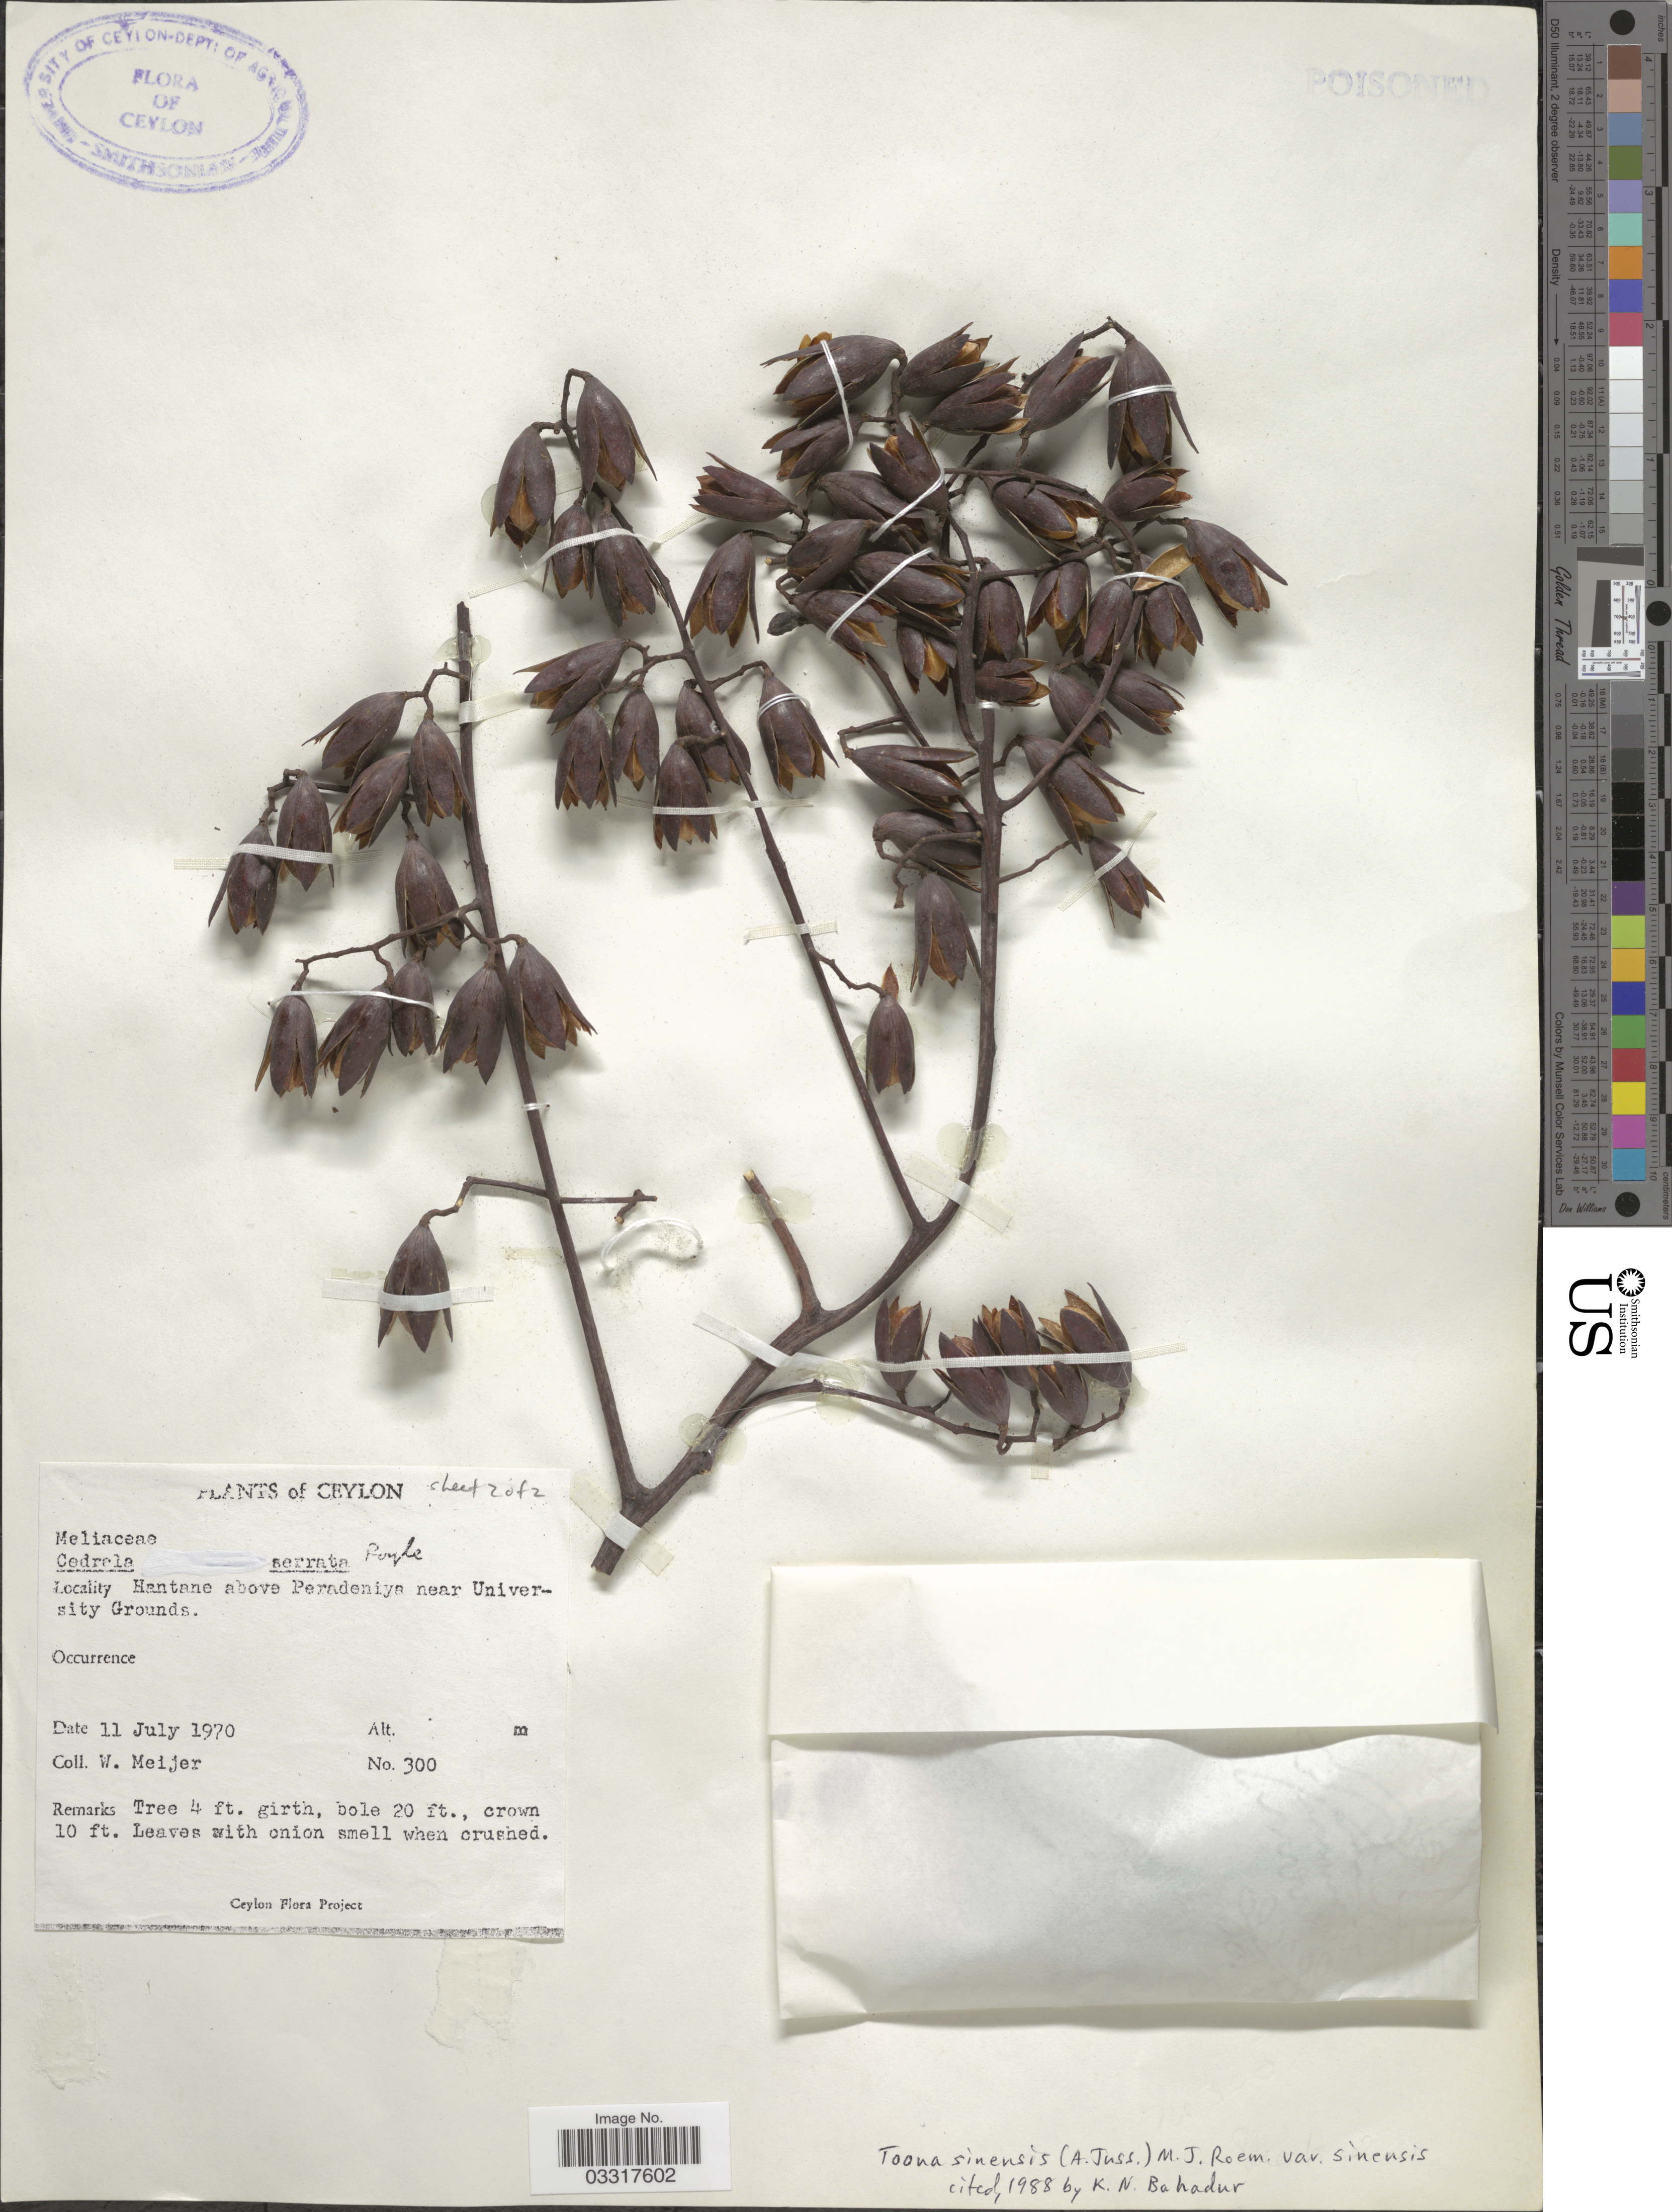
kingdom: Plantae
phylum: Tracheophyta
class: Magnoliopsida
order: Sapindales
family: Meliaceae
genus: Toona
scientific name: Toona sinensis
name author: (A. Juss.) M. Roem.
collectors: W. Meijer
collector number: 300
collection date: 1970-07-11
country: Sri Lanka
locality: Ceylon, Hantane above Peradeniya near University Grounds.